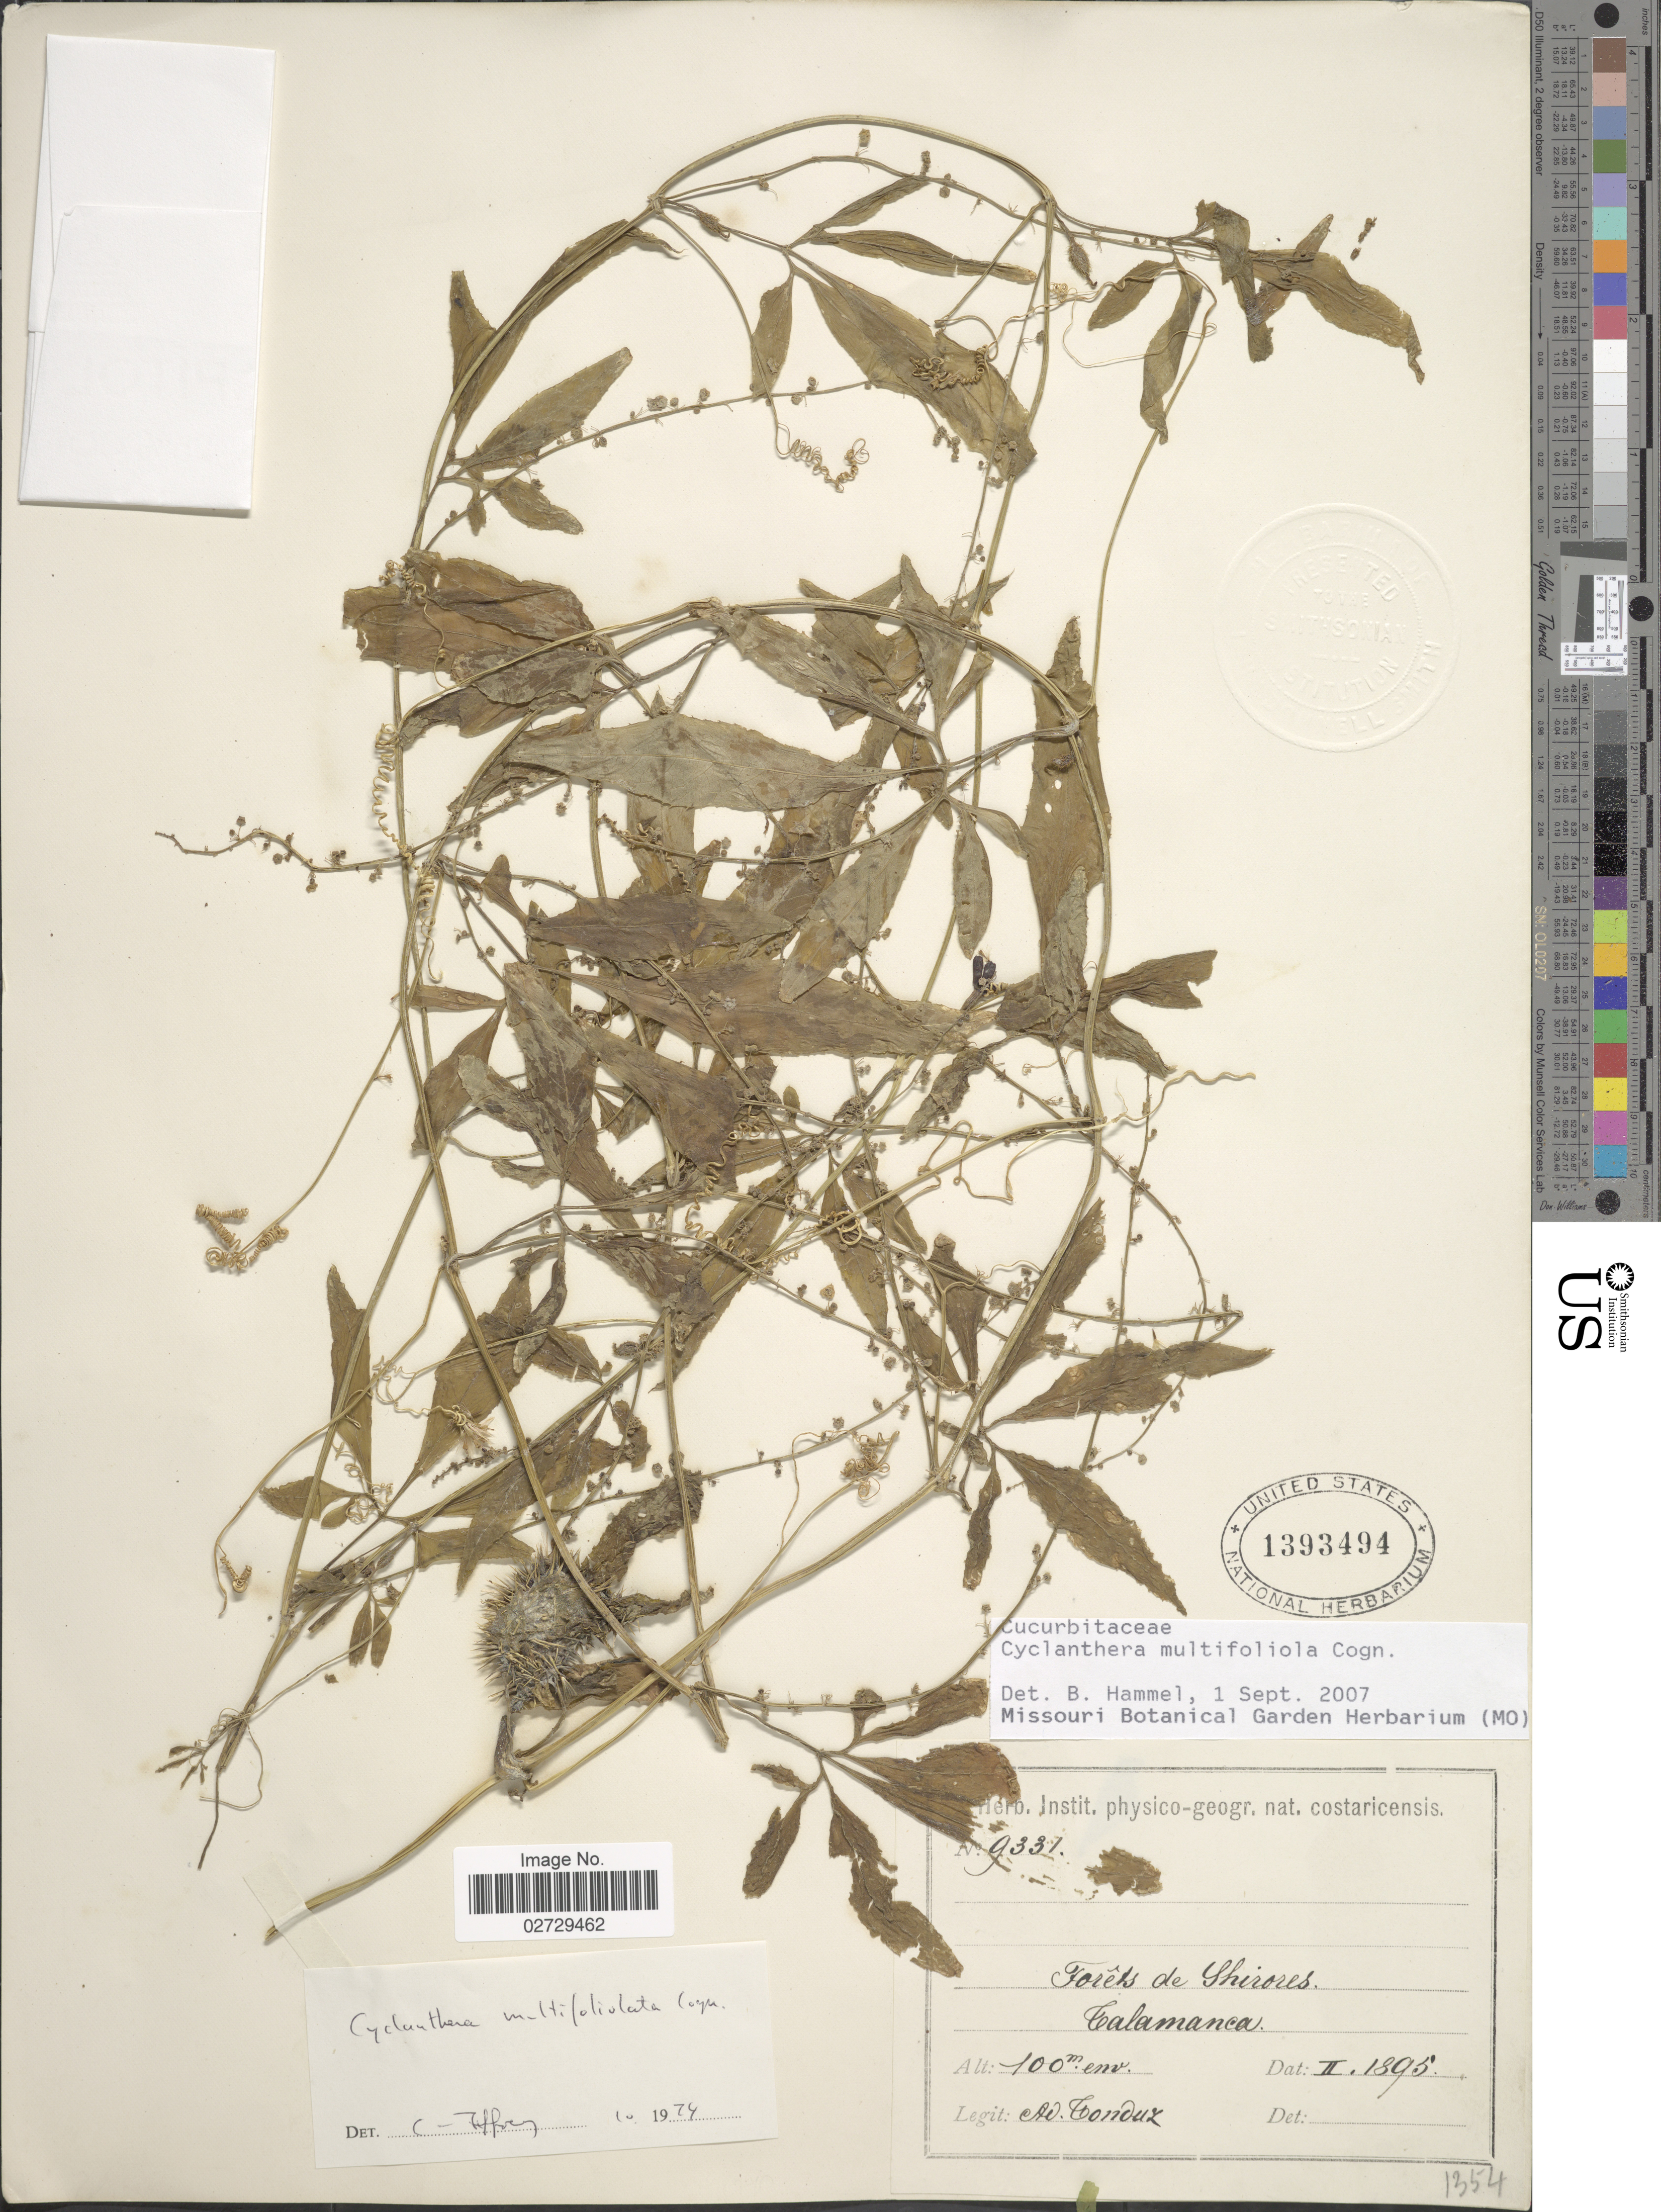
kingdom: Plantae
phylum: Tracheophyta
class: Magnoliopsida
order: Cucurbitales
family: Cucurbitaceae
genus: Cyclanthera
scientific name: Cyclanthera multifoliolata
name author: Cogn.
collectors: A. Tonduz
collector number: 9331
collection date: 1895-02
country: Costa Rica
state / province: Limón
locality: Forêts de Shirores. Talamanca.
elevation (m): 100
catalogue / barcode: US 1393494